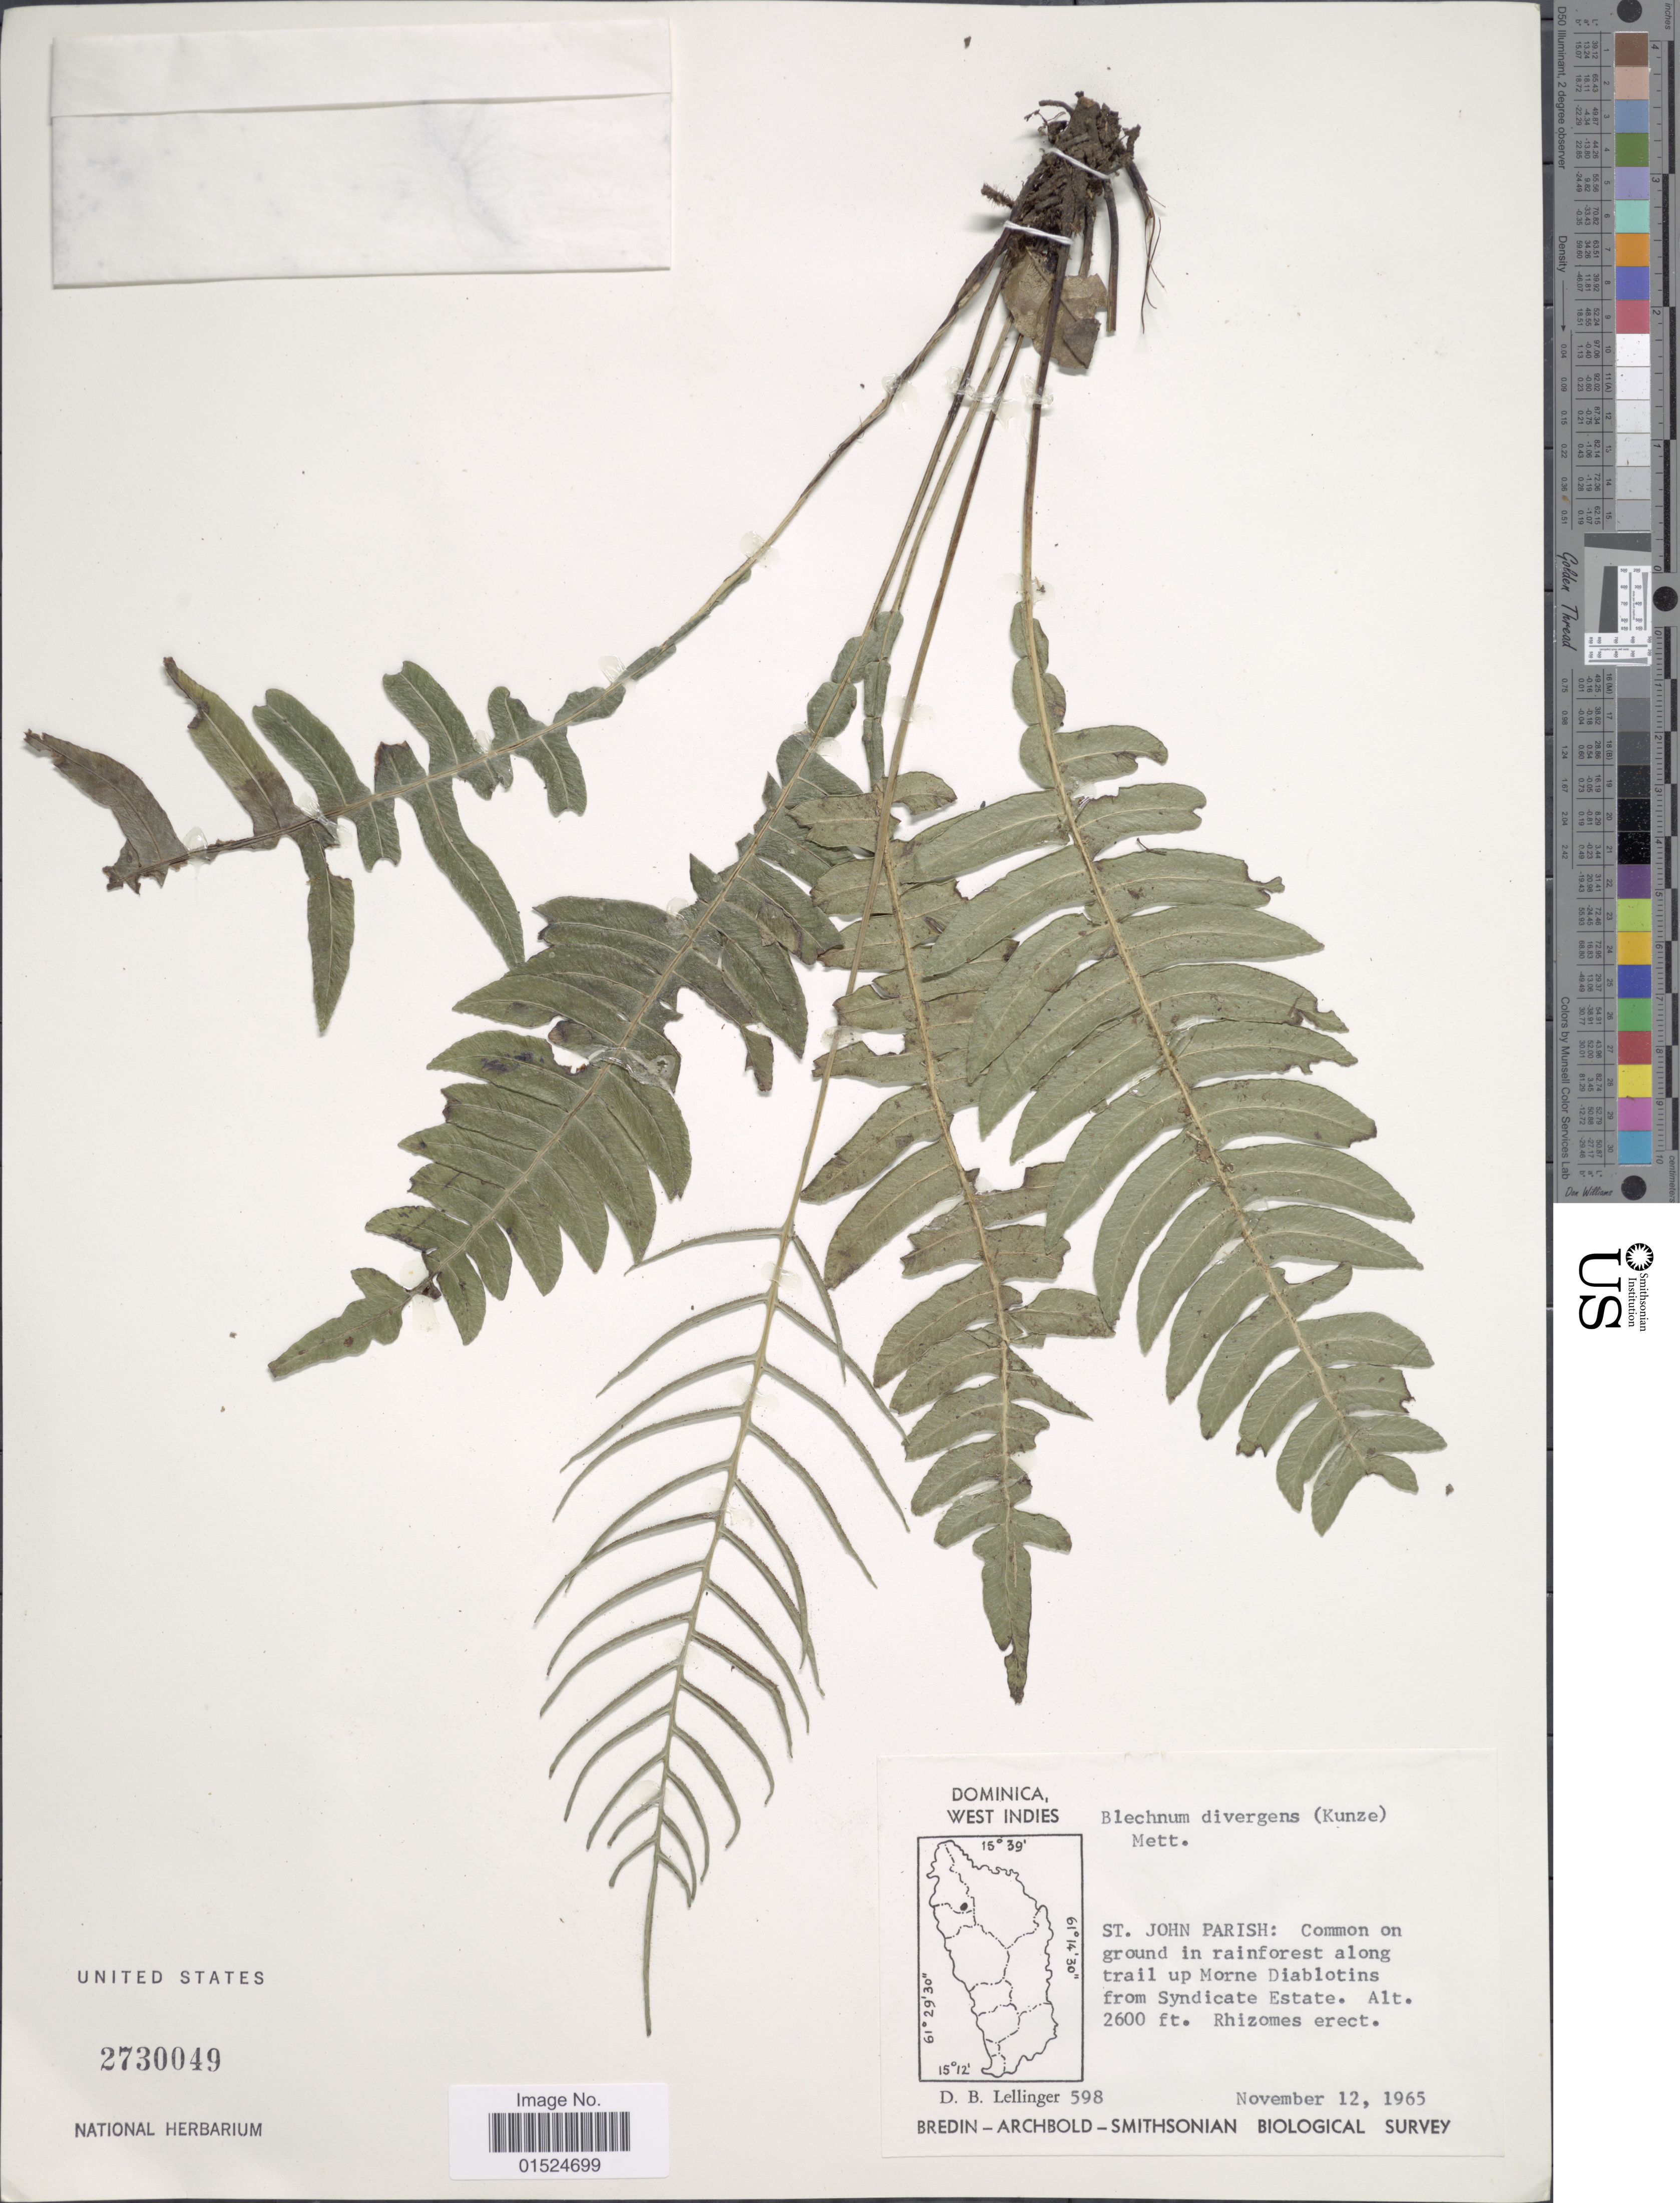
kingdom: Plantae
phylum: Tracheophyta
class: Polypodiopsida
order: Polypodiales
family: Blechnaceae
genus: Blechnum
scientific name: Blechnum divergens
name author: (Kunze) Mett.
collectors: D. B. Lellinger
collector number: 598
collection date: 1965-11-12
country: Dominica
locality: West Indies, St. John Parish: Common on ground in rainforest along trail up Morne Diablotins from Syndicate Estate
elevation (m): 792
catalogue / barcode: US 2730049